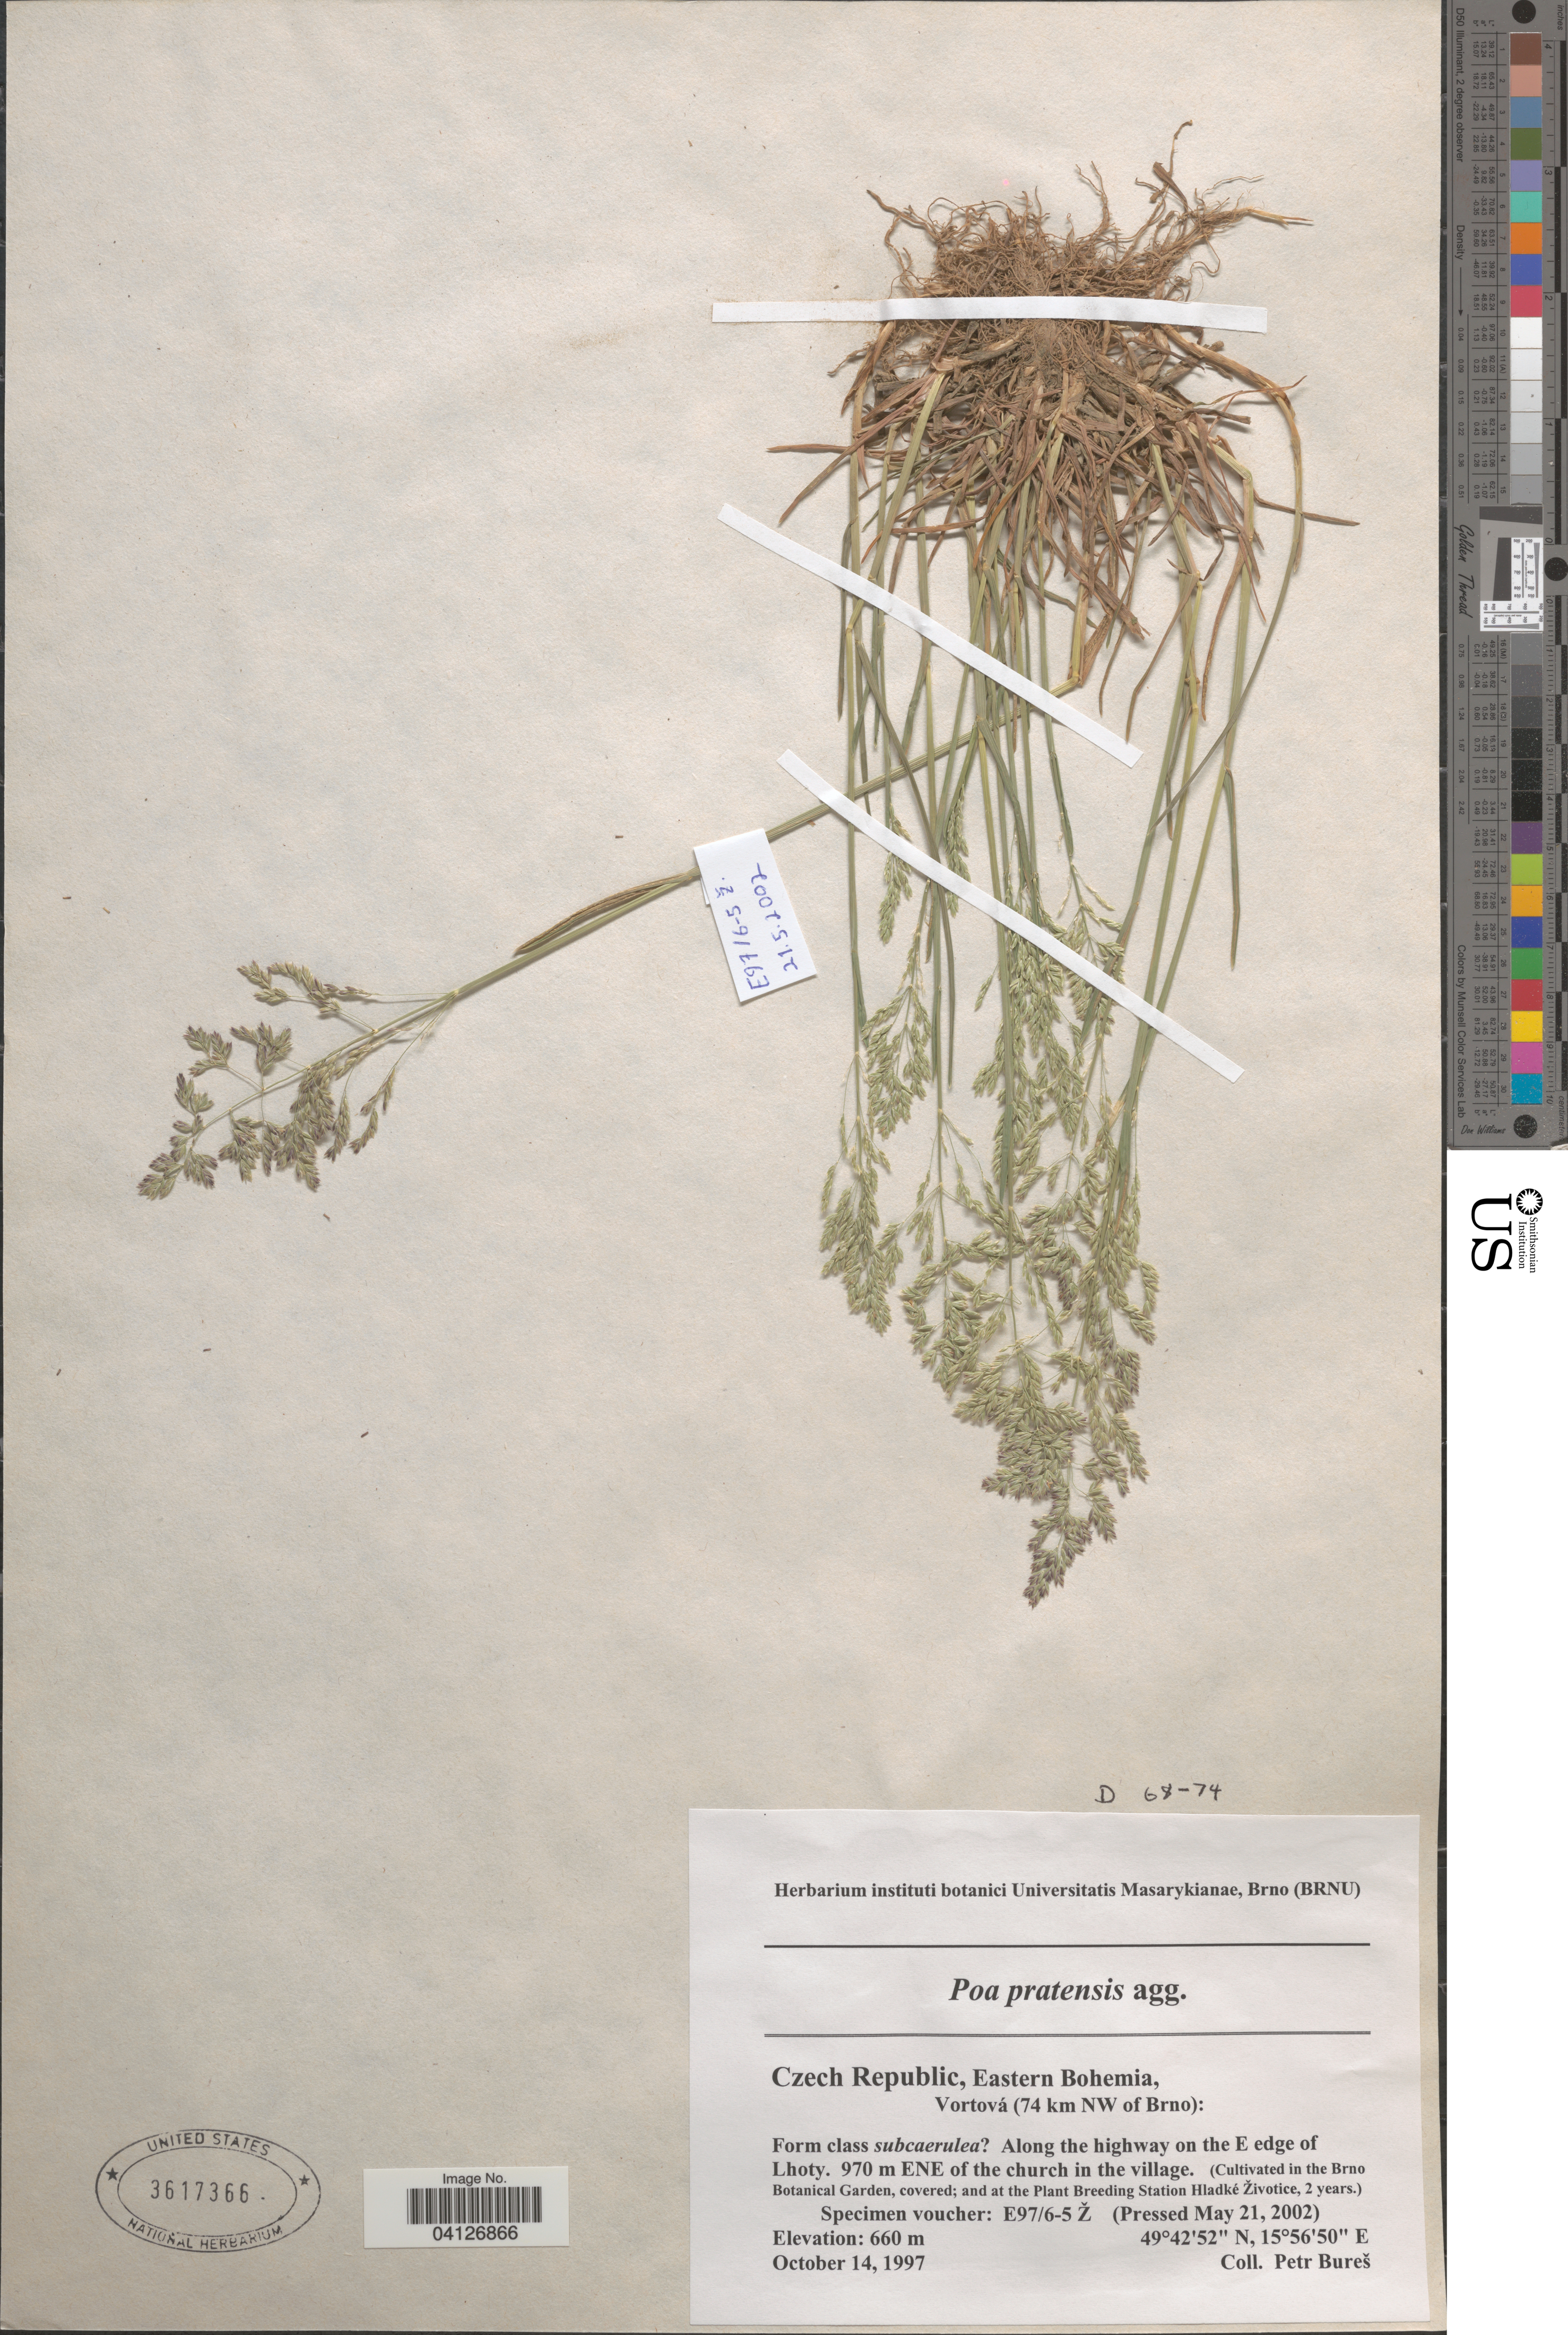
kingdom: Plantae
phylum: Tracheophyta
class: Liliopsida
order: Poales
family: Poaceae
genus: Poa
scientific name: Poa pratensis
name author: L.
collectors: Ex herb. instituti botanici Universitatis Masarykianae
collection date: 2002-05-21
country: Czechia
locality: In the Brno Botanical Garden, covered; and at the Plant Breeding Station Hladké Životice, 2 years.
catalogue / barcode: US 3617366